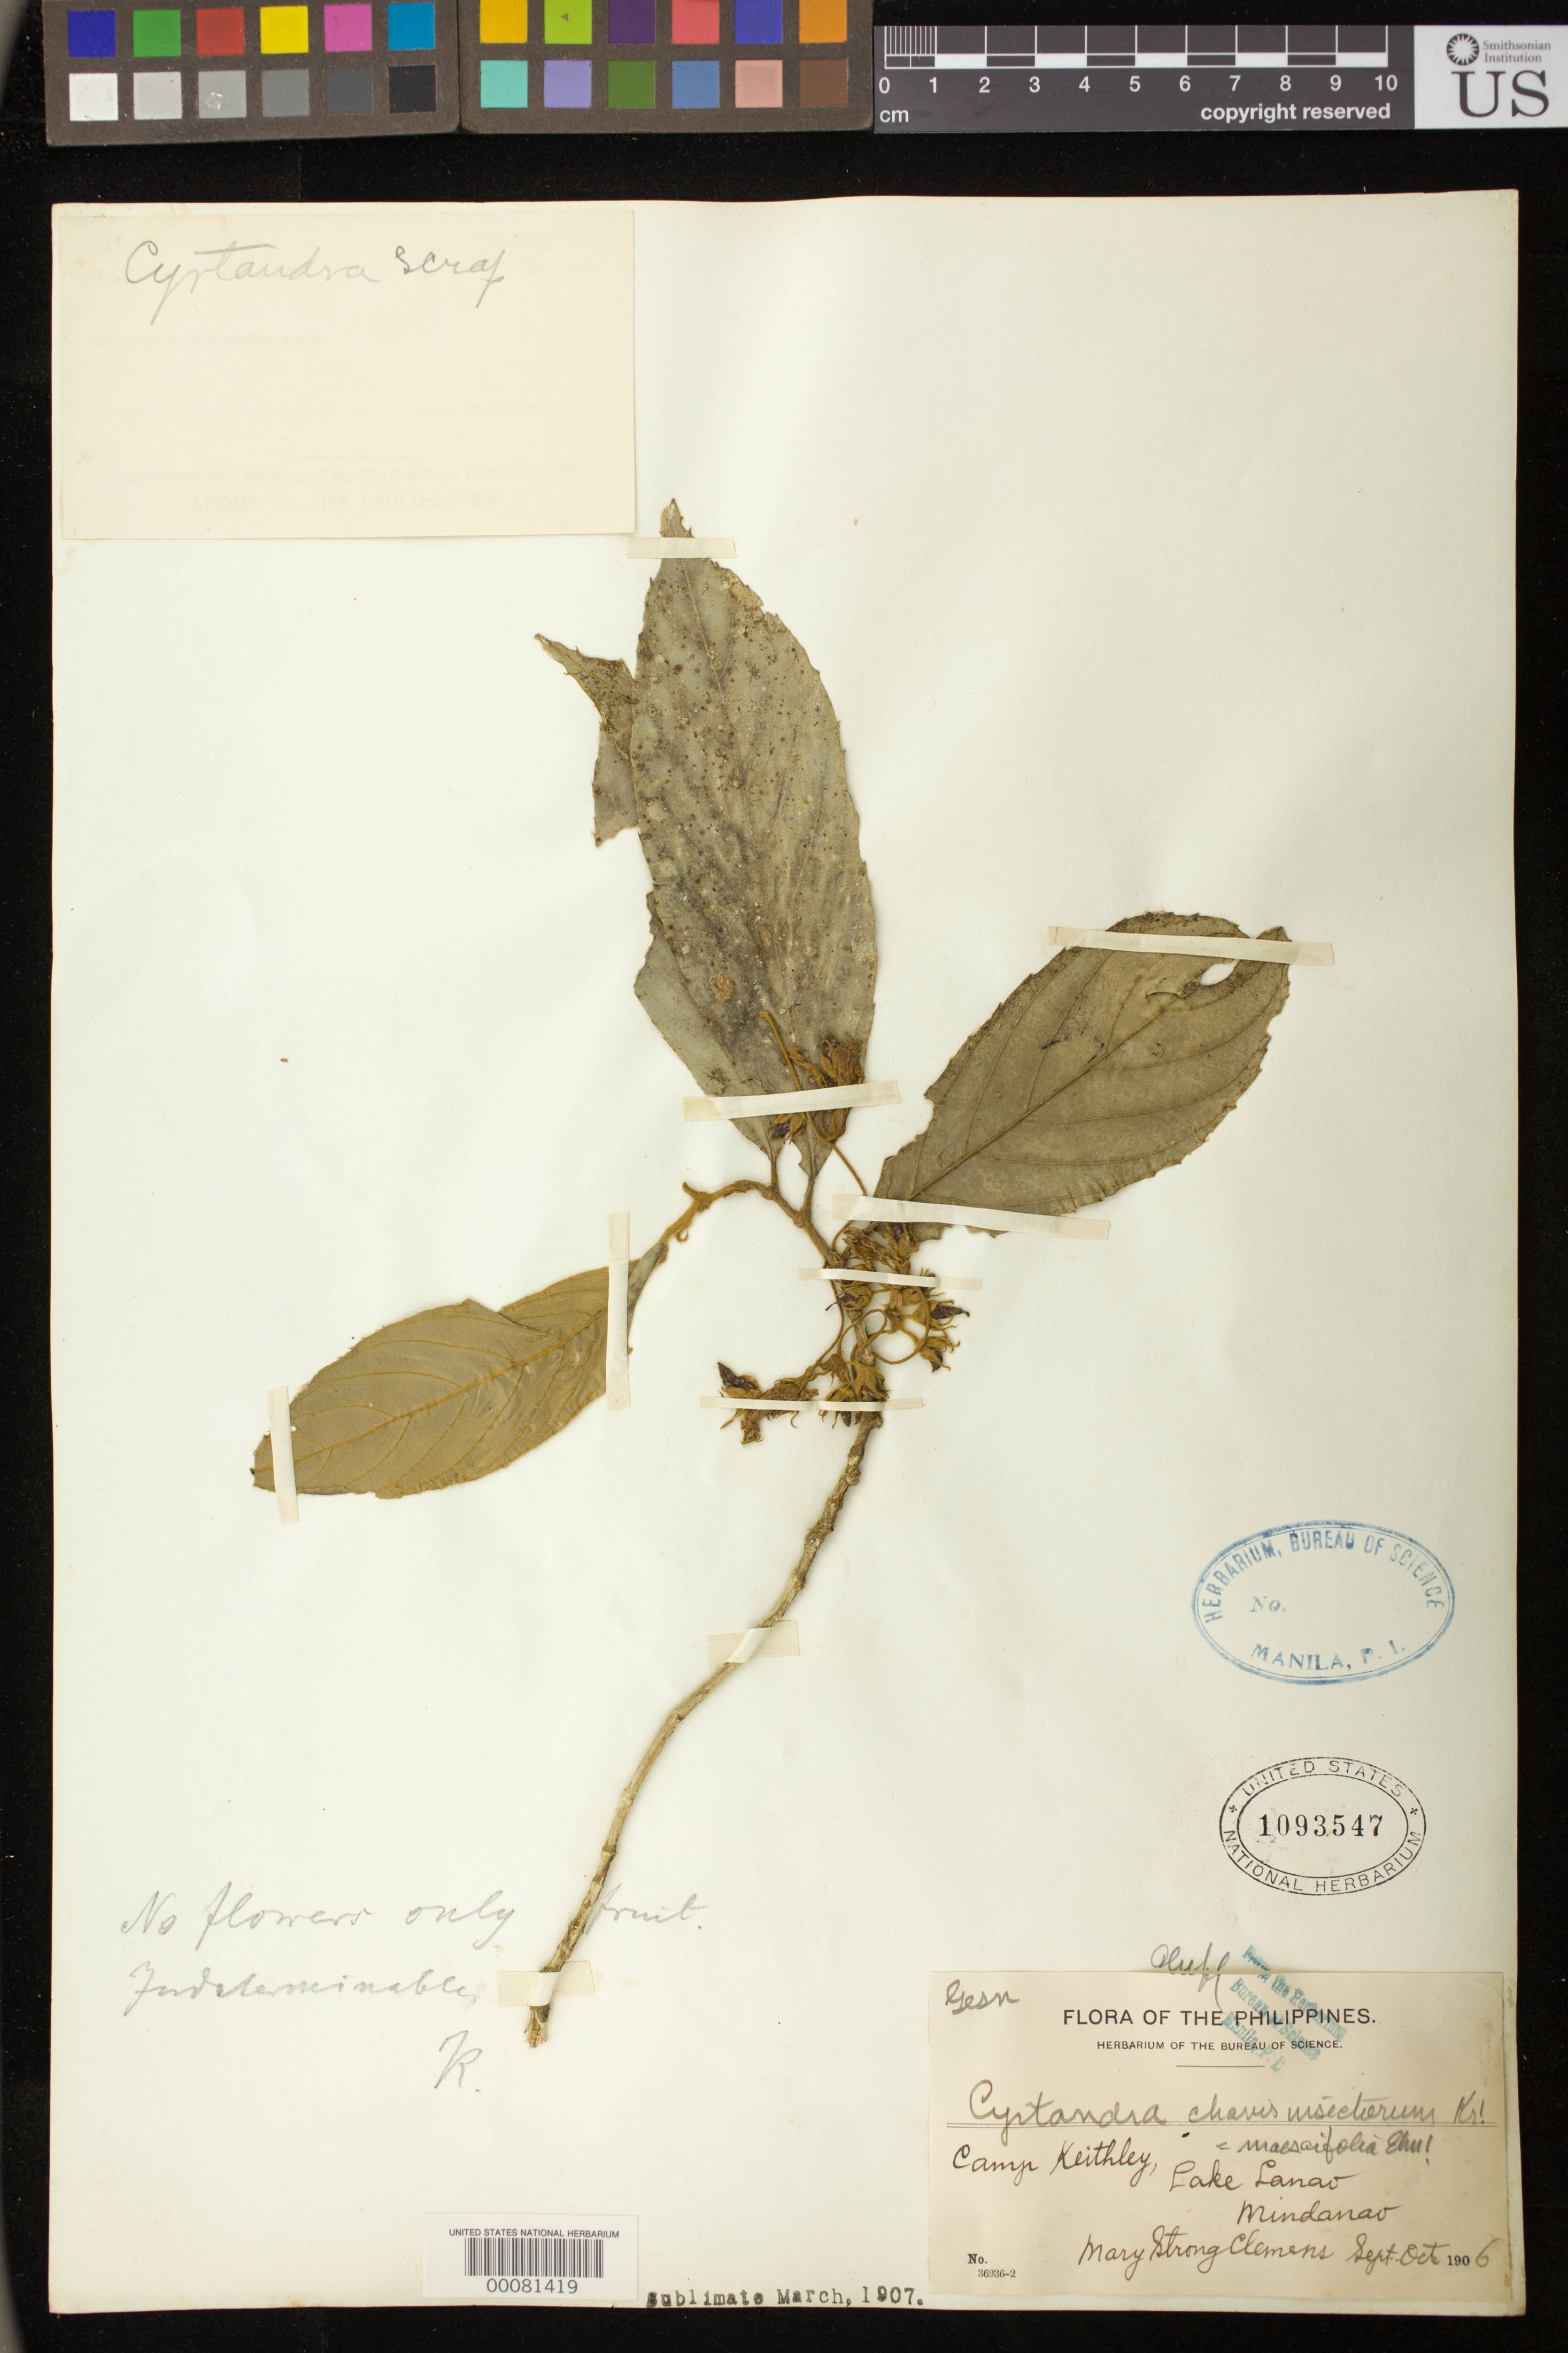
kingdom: Plantae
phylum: Tracheophyta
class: Magnoliopsida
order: Lamiales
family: Gesneriaceae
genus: Cyrtandra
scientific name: Cyrtandra maesifolia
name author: Elmer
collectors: M. S. Clemens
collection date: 1906-09/1906-10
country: Philippines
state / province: Central Visayas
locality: Camp Keithley, Lake Lanao, Mindanao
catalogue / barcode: US 1093547